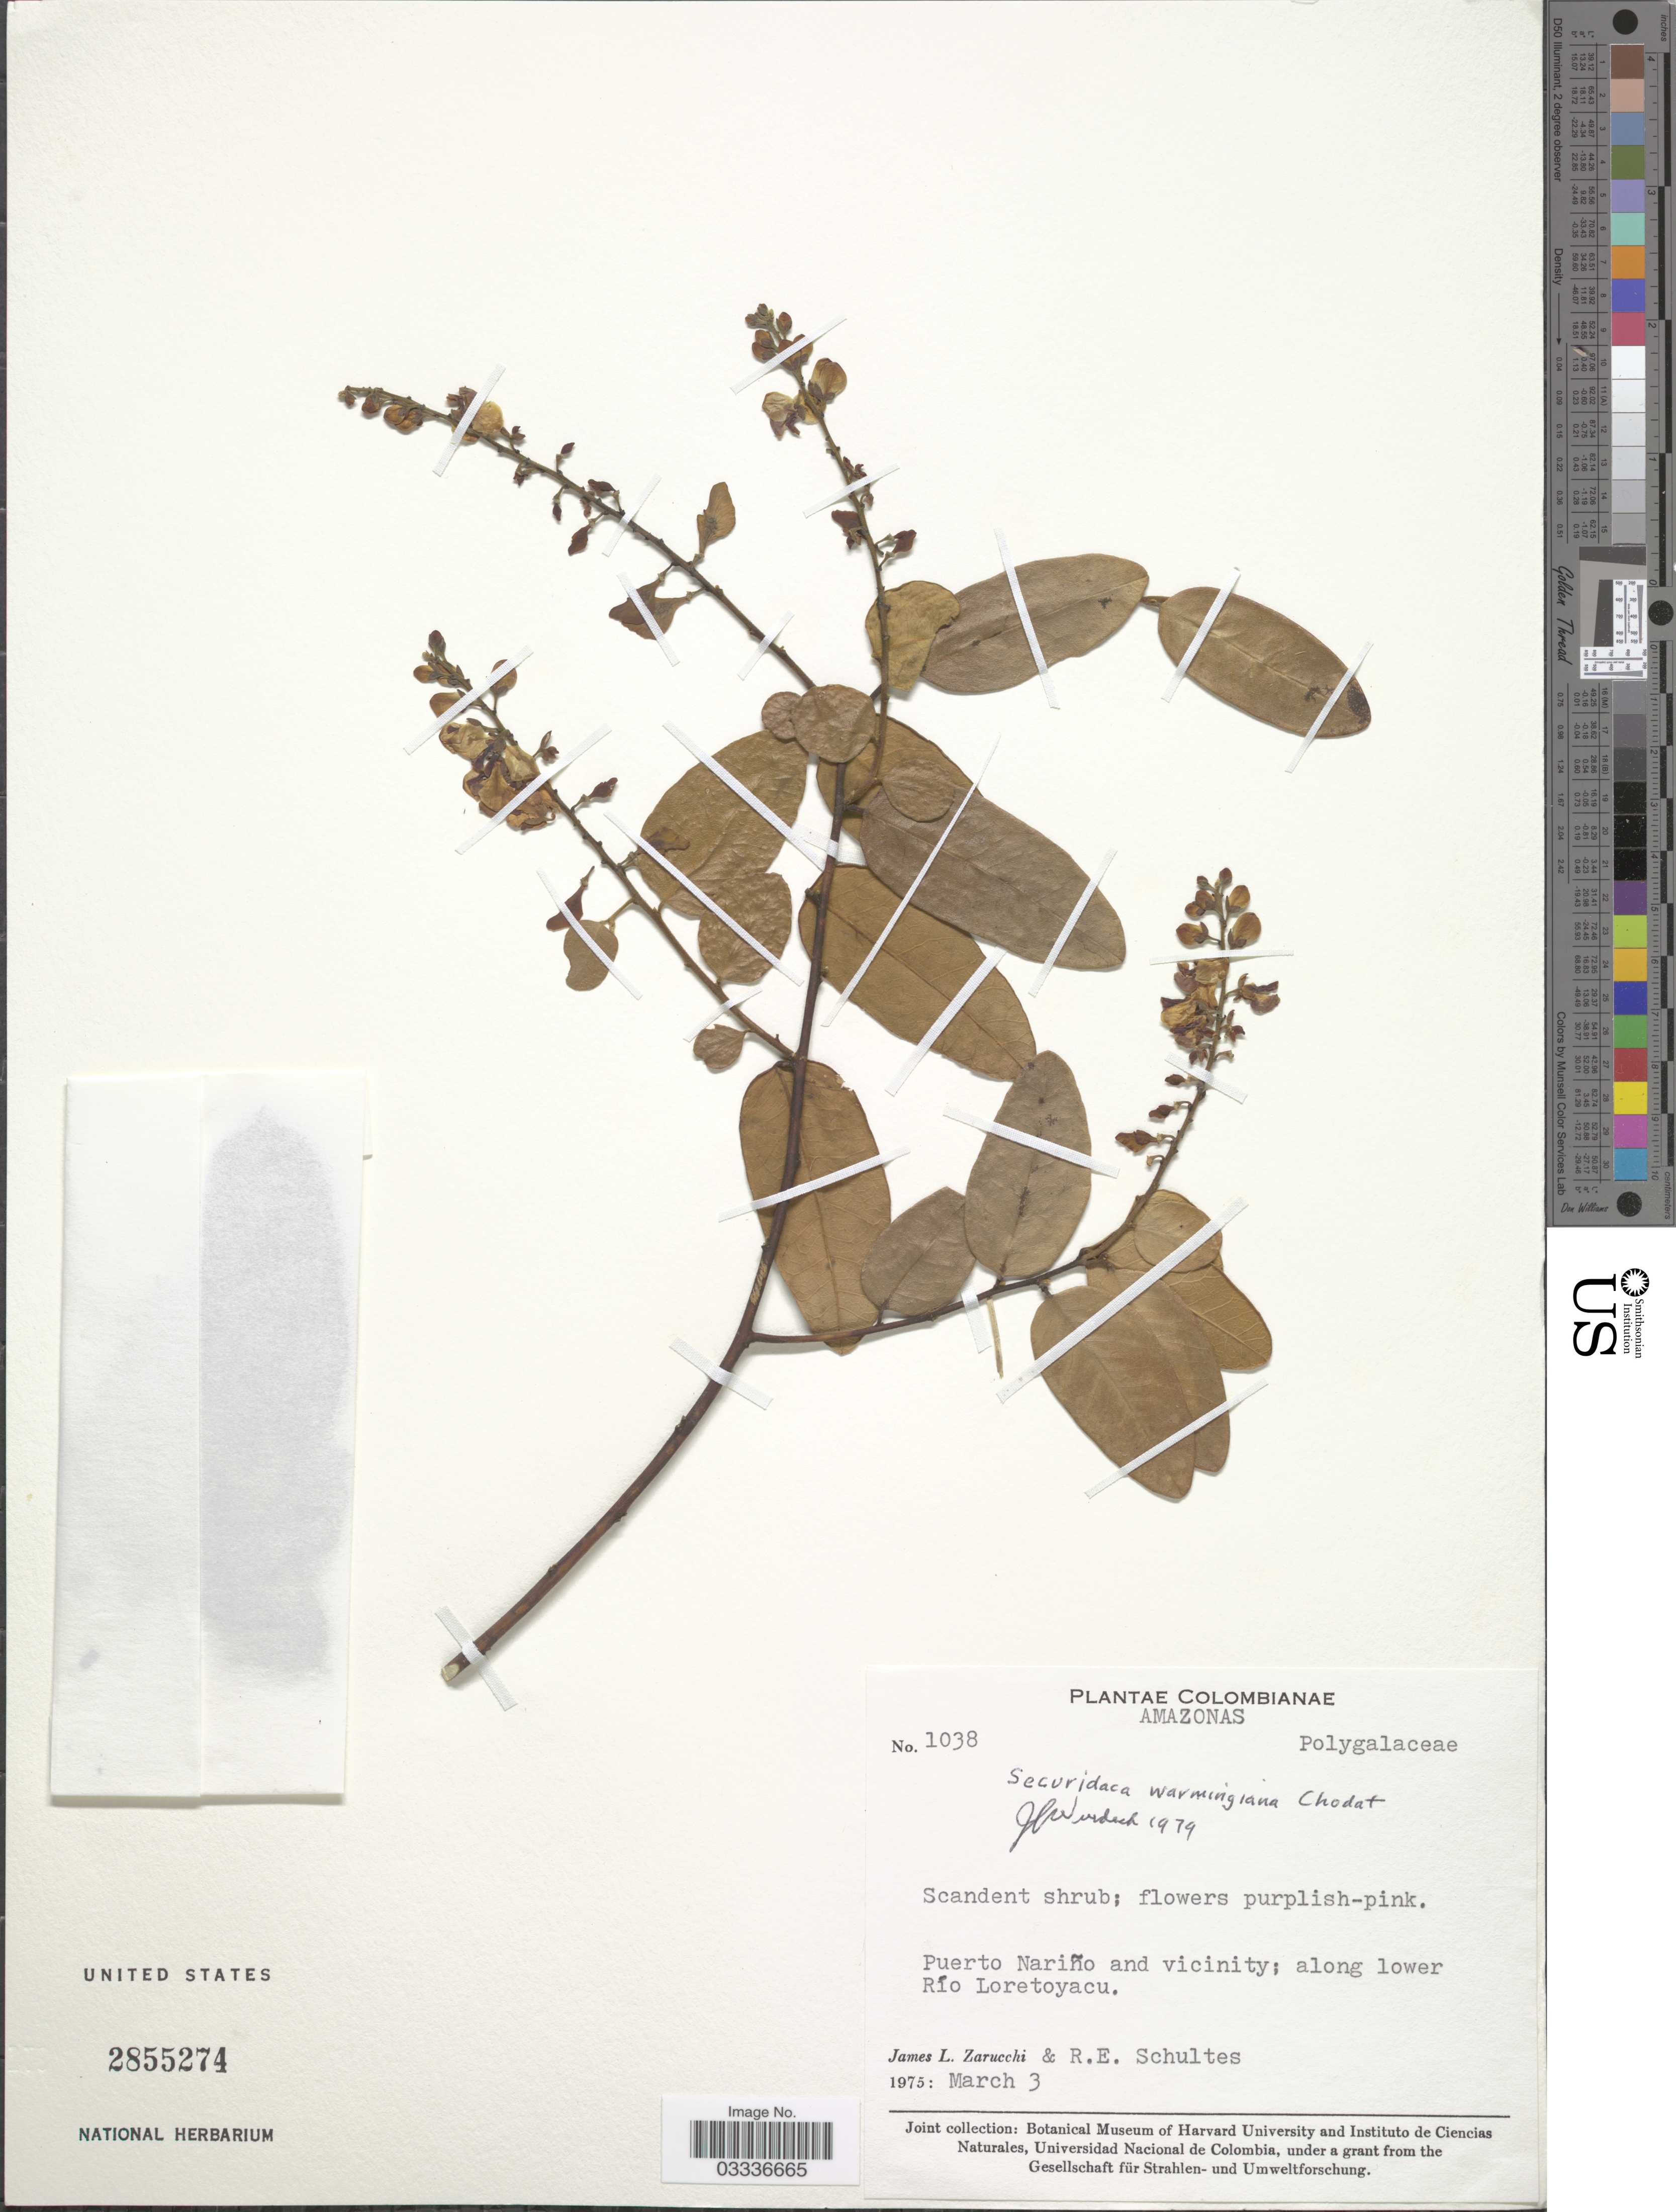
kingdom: Plantae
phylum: Tracheophyta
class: Magnoliopsida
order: Fabales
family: Polygalaceae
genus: Securidaca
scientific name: Securidaca warmingiana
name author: Chodat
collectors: J. L. Zarucchi & R. E. Schultes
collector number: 1038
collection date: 1975-03-03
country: Colombia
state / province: Amazônas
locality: Puerto Nariño and vicinity; along lower Río Loretoyacu.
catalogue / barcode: US 2855274